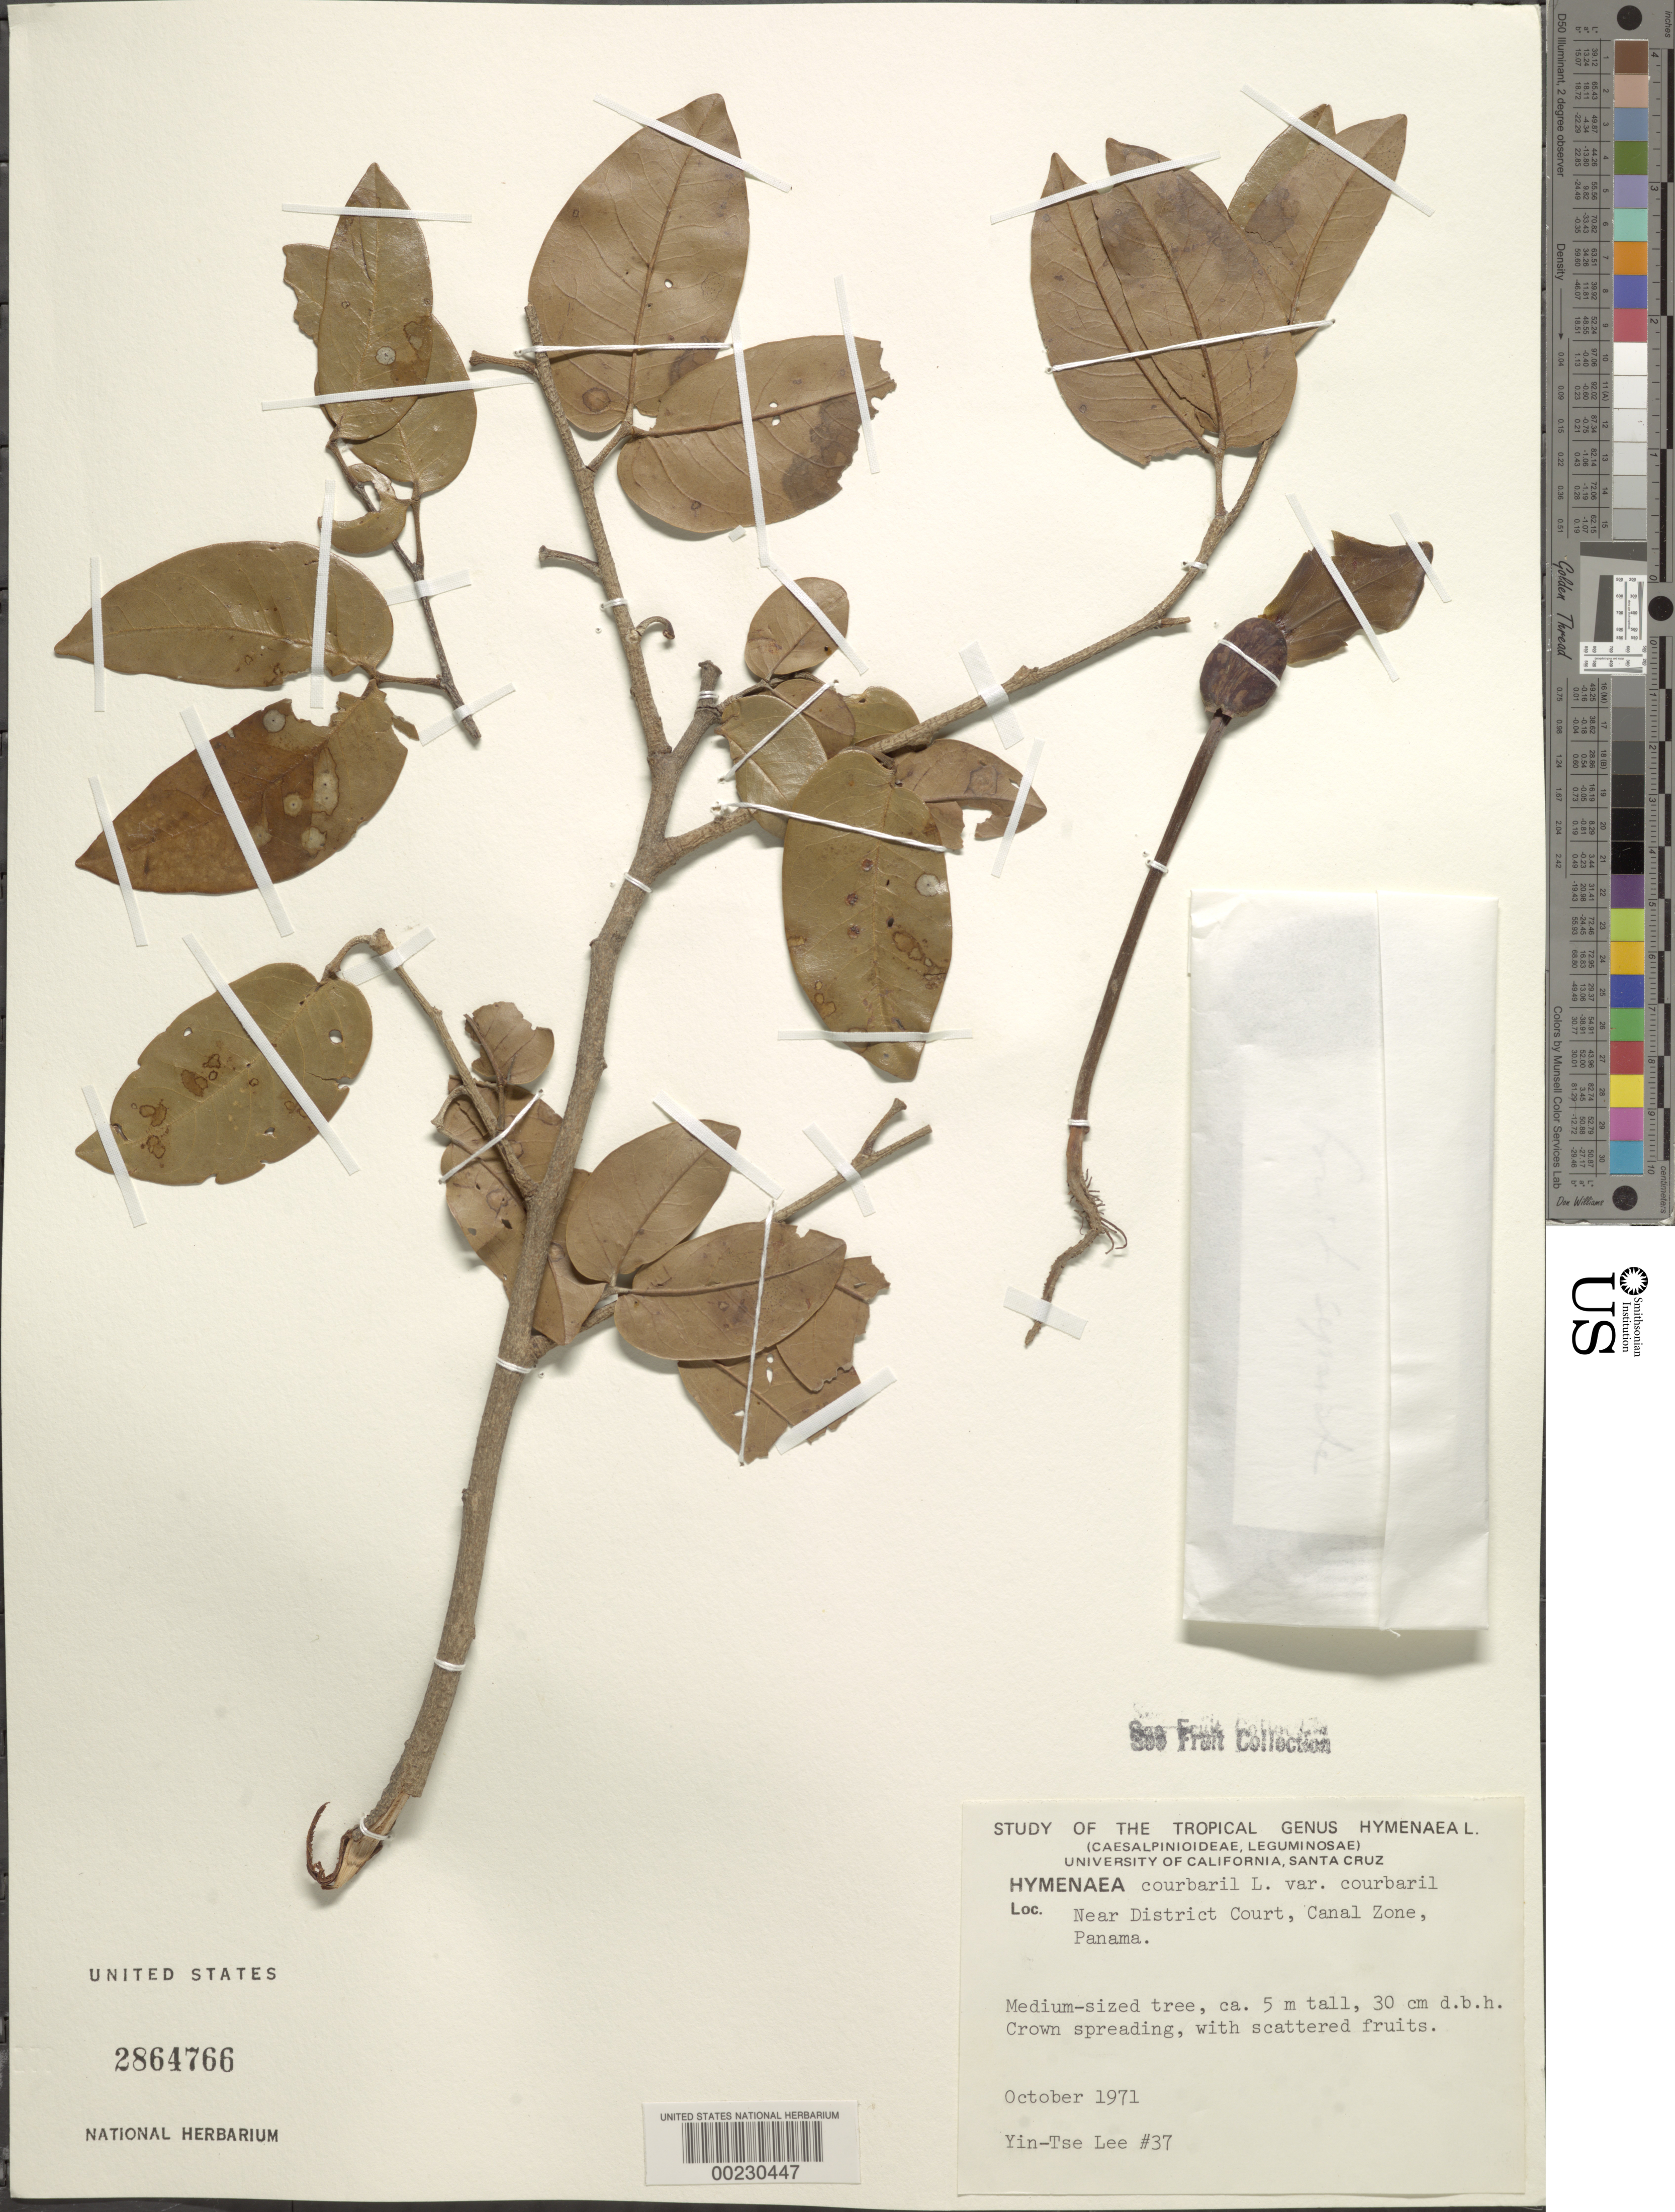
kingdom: Plantae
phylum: Tracheophyta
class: Magnoliopsida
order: Fabales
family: Fabaceae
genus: Hymenaea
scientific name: Hymenaea courbaril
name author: L.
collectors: Y. T. Lee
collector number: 37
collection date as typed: Oct 1971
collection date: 1971-10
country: Panama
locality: Near district court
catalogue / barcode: US 2864766